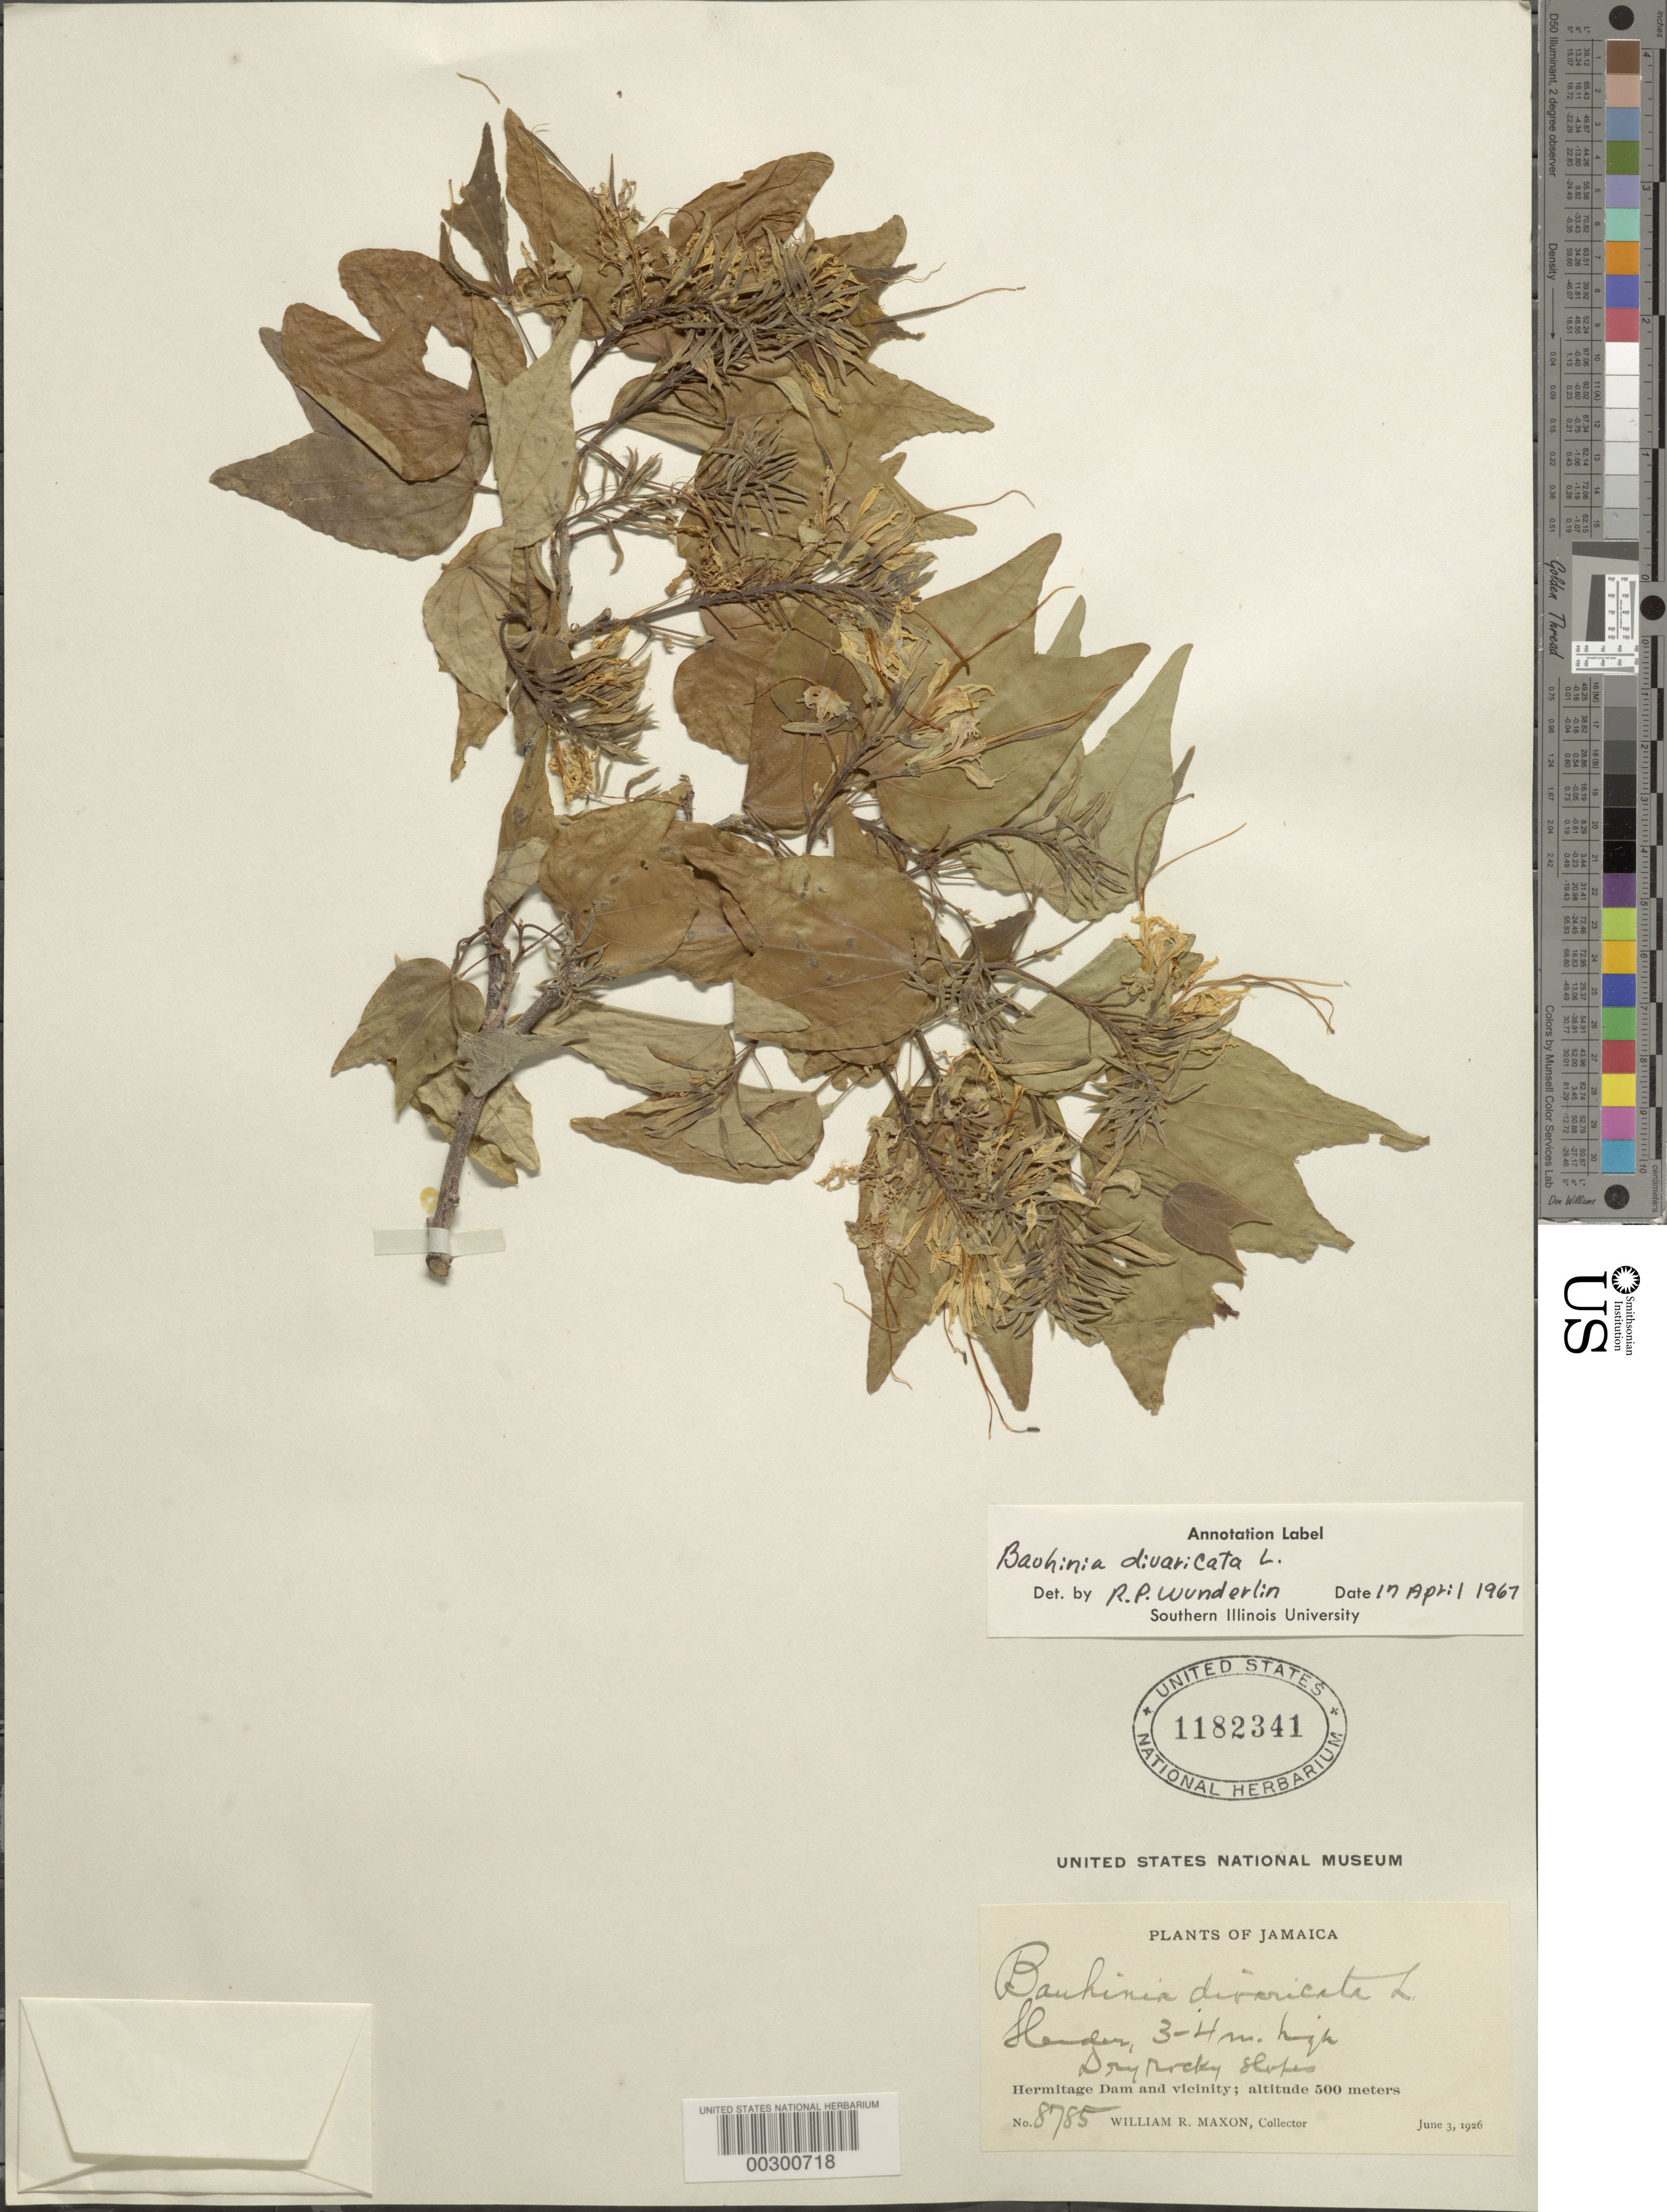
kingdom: Plantae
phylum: Tracheophyta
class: Magnoliopsida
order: Fabales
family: Fabaceae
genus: Bauhinia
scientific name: Bauhinia divaricata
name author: L.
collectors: W. R. Maxon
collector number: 8785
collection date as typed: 03 Jun 1926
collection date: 1926-06-03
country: Jamaica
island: Greater Antilles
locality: Hermitage dam and vicinity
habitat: Dry rock slopes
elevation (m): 500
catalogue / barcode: US 1182341